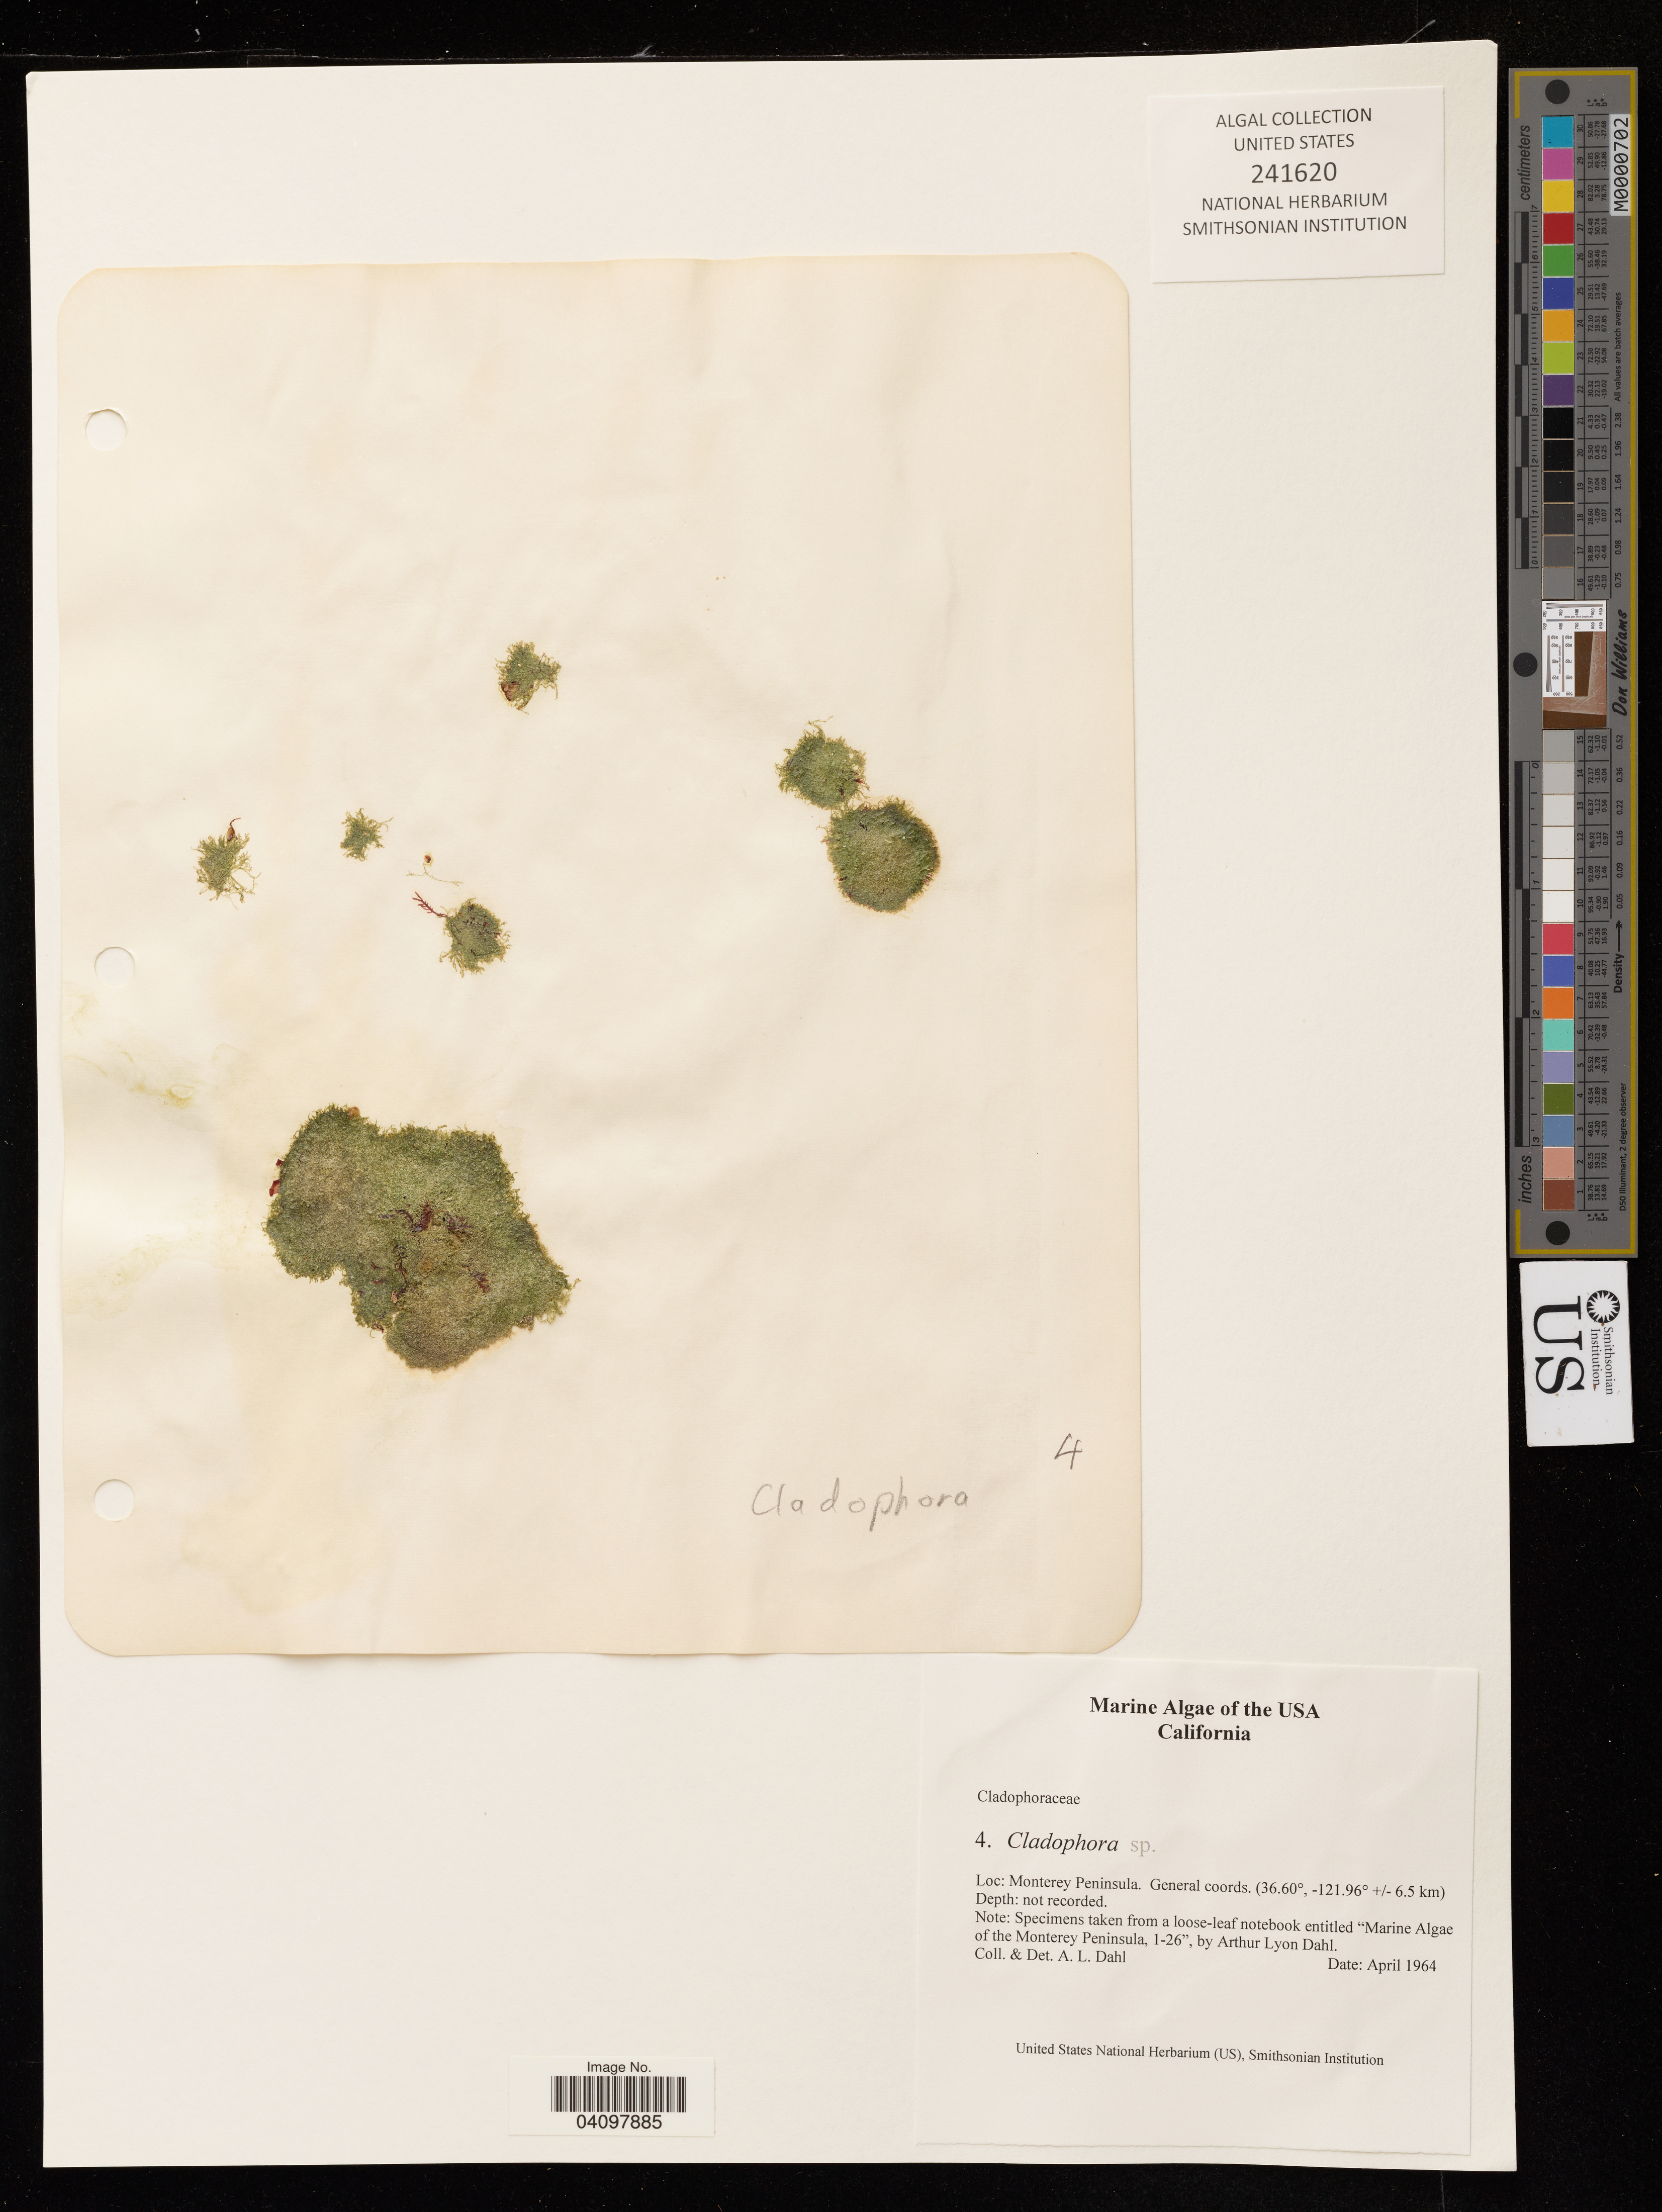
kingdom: Plantae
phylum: Chlorophyta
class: Ulvophyceae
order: Cladophorales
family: Cladophoraceae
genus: Cladophora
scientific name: Cladophora sp.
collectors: A. Dahl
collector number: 4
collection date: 1964-04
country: United States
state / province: California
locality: Monterey Peninsula.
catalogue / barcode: US 241620